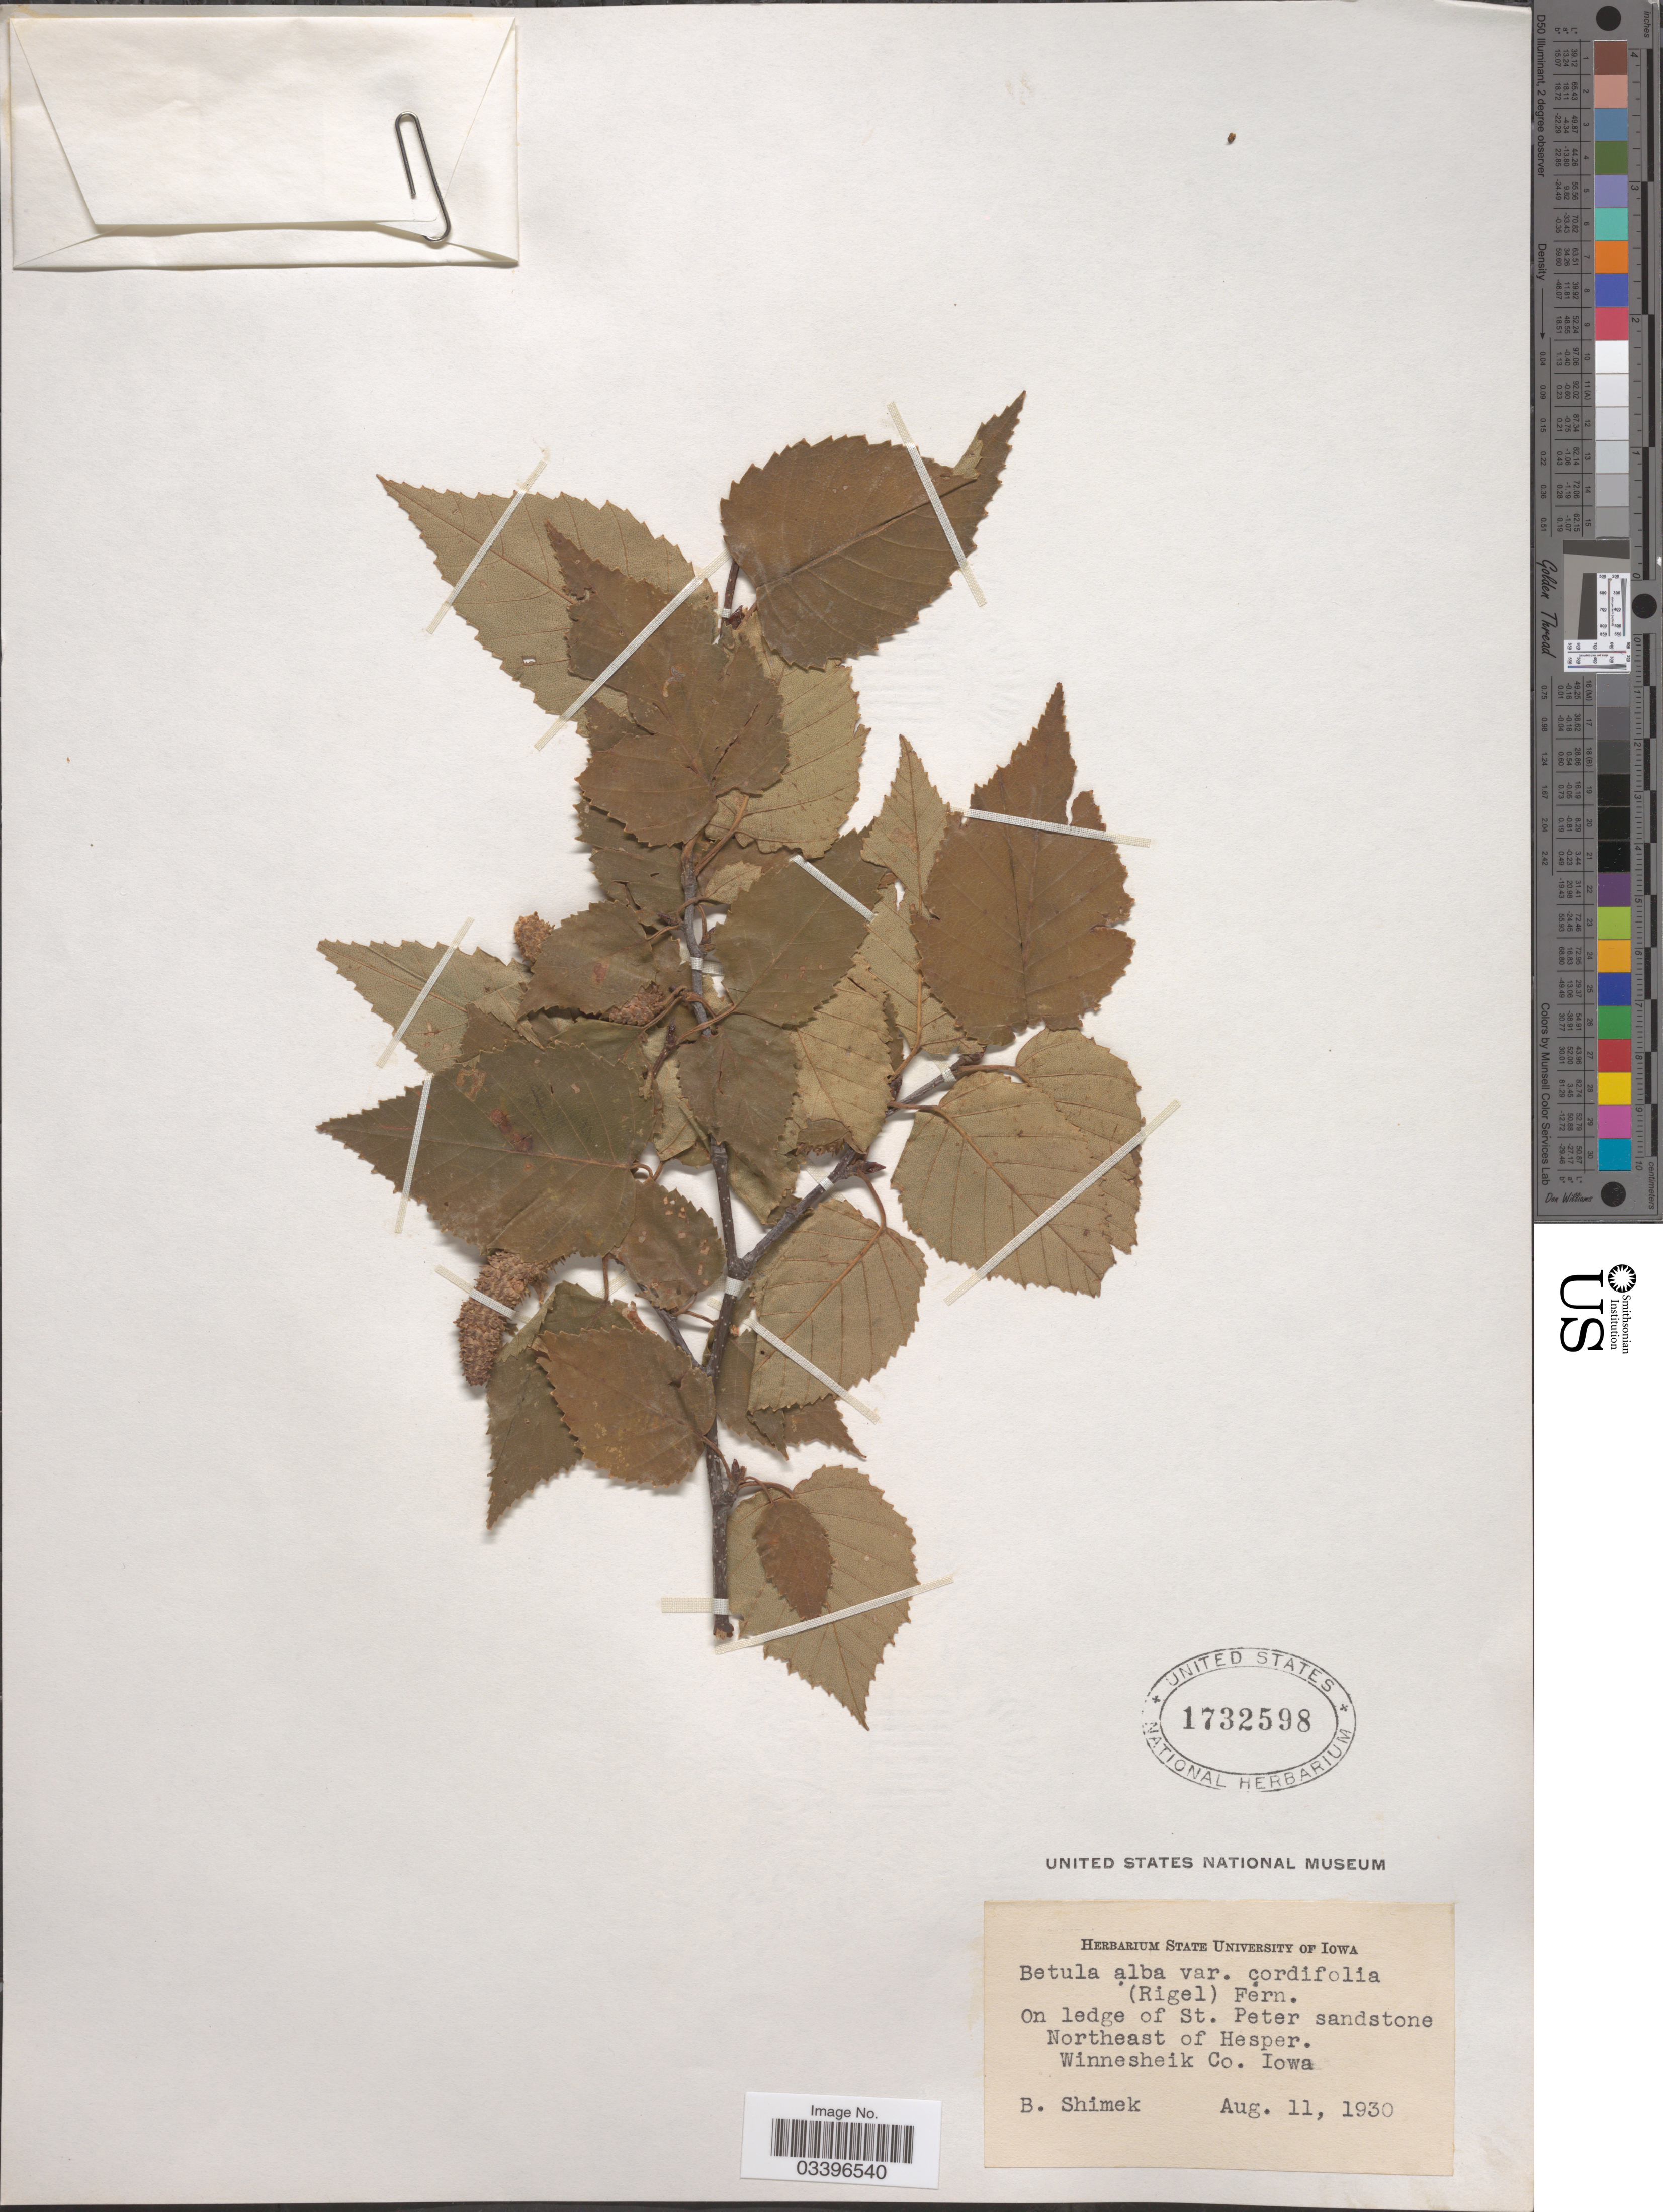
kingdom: Plantae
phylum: Tracheophyta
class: Magnoliopsida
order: Fagales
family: Betulaceae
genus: Betula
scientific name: Betula papyrifera var. cordifolia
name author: (Regel) Regel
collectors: B. Shimek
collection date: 1930-08-11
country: United States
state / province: Iowa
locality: On ledge of St. Peter sandstone Northeast of Hesper. Winnesheik Co.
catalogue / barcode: US 1732598